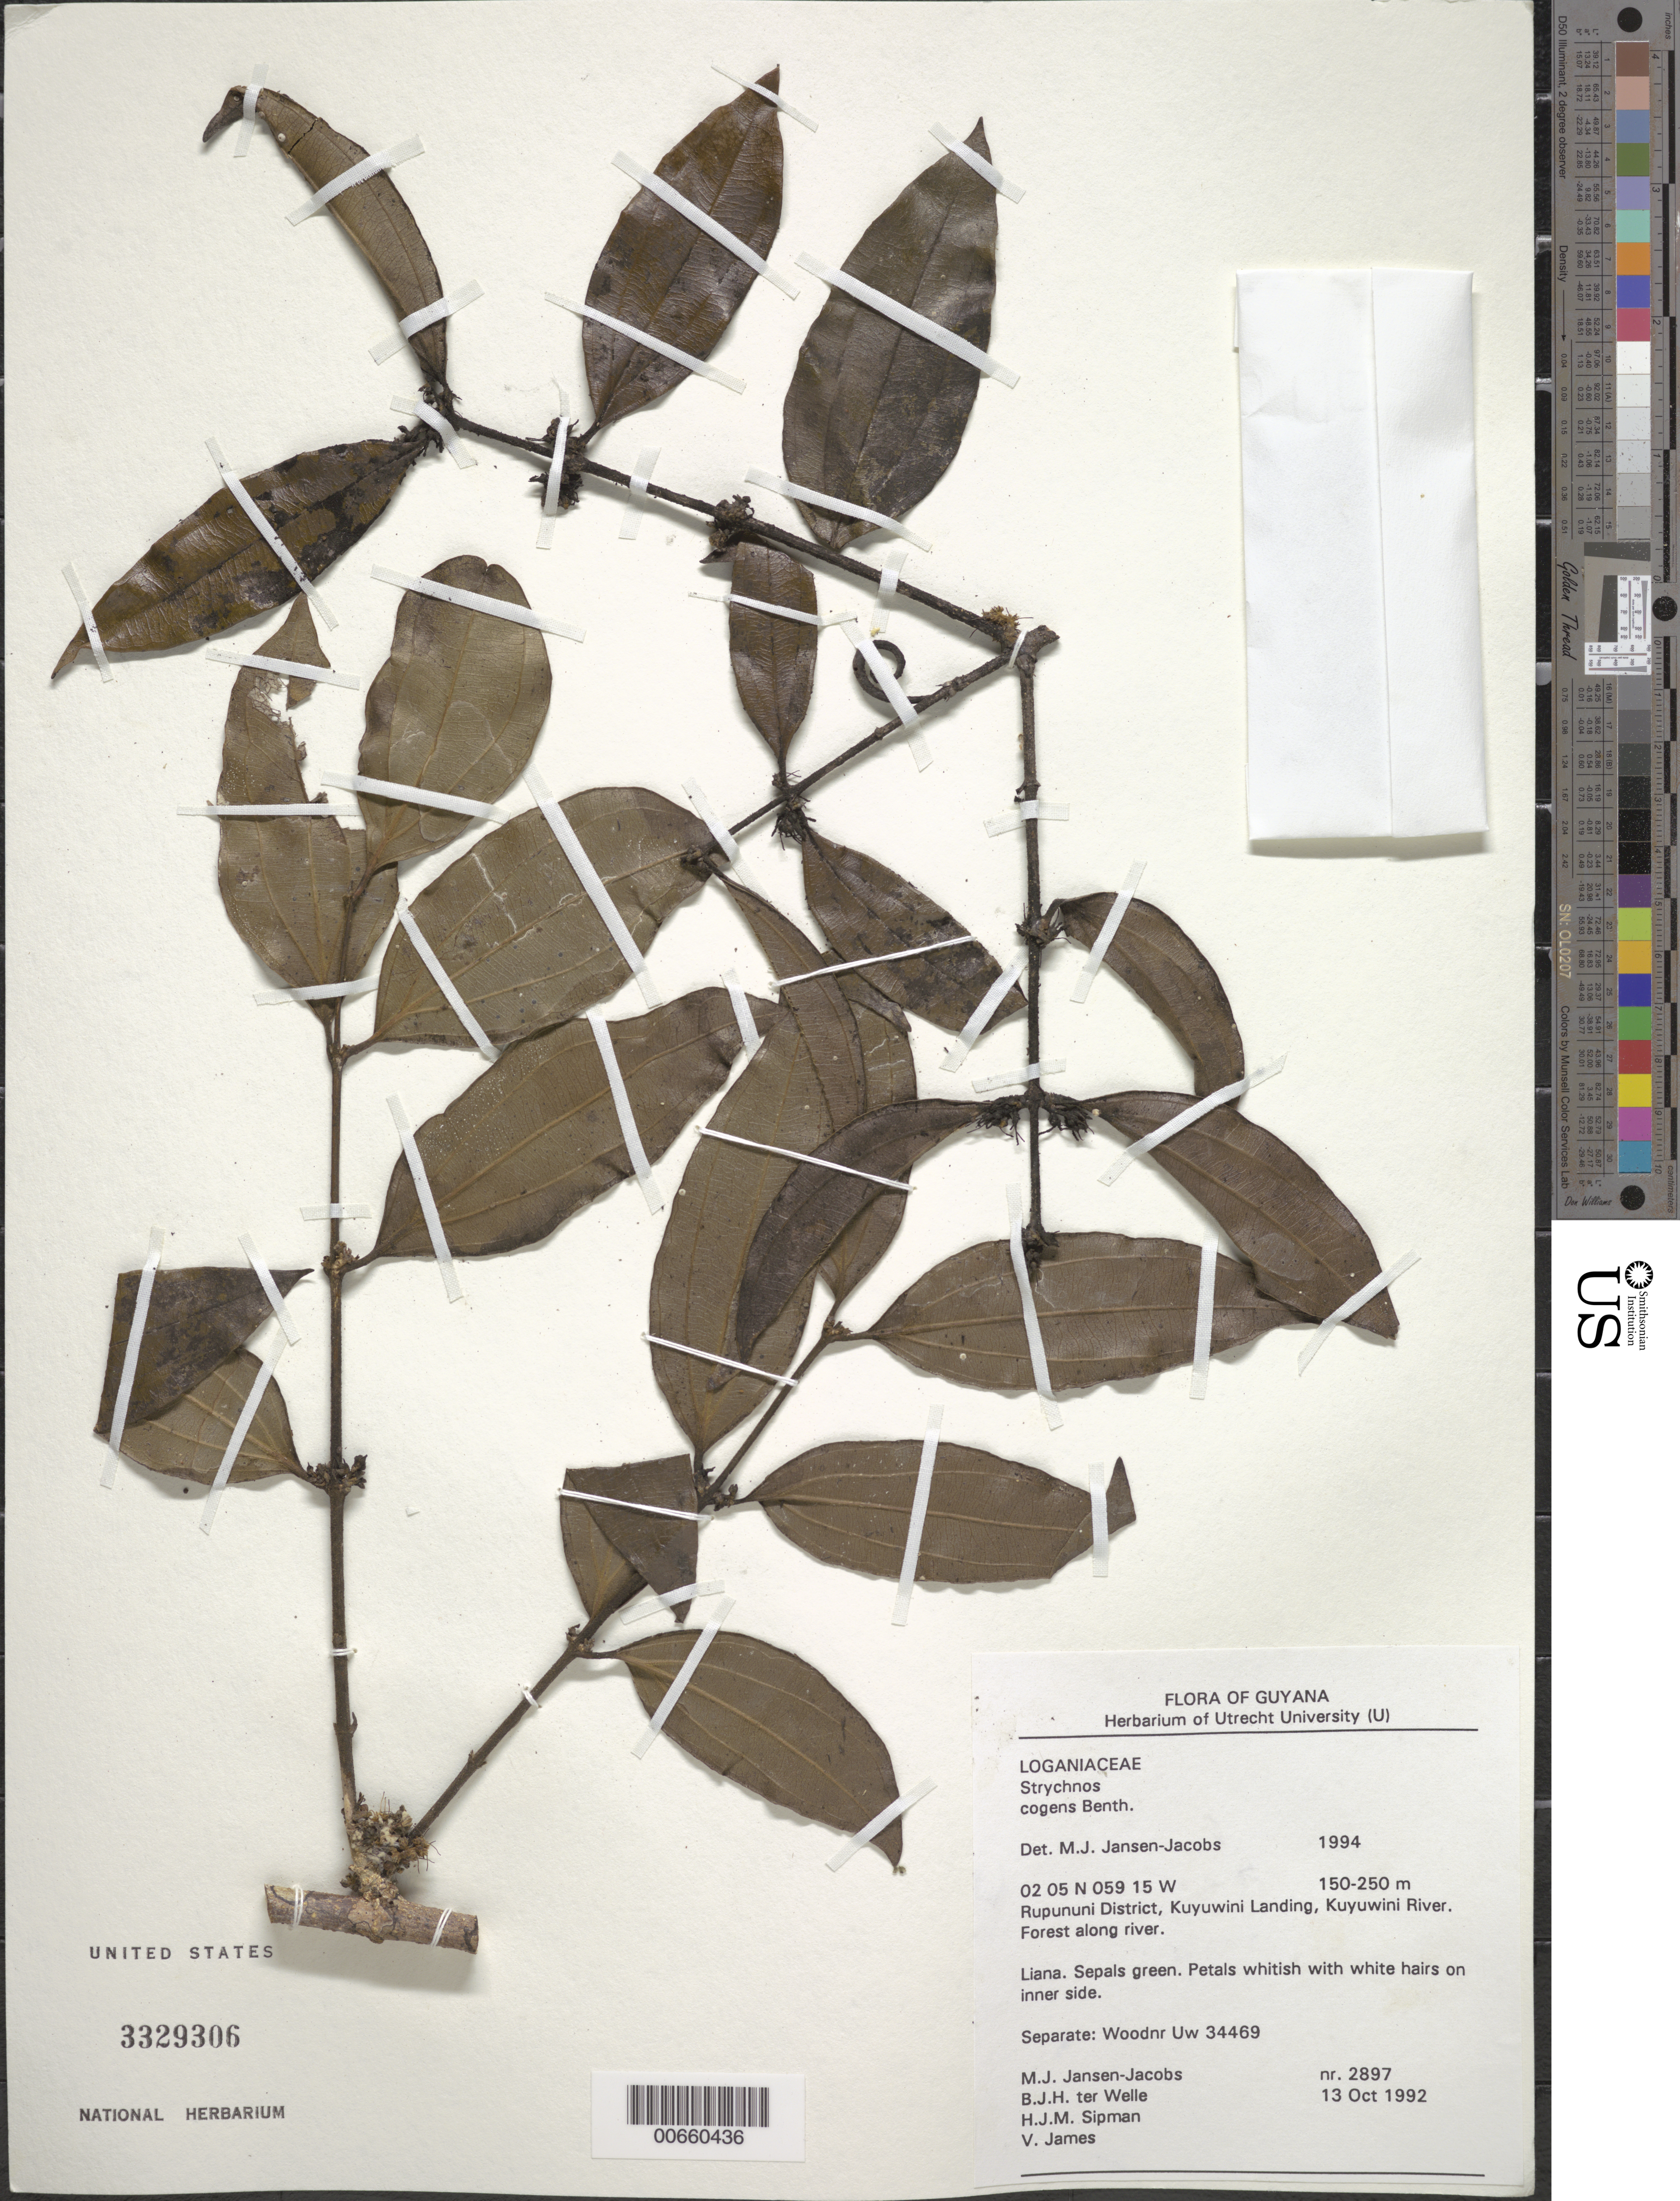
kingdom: Plantae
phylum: Tracheophyta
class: Magnoliopsida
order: Gentianales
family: Loganiaceae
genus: Strychnos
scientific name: Strychnos cogens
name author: Benth.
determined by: Jansen-Jacobs, M. J., (U), Nationaal Herbarium Nederland, Utrecht University branch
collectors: M. J. Jansen-Jacobs, B. Welle, H. J. M. Sipman & V. James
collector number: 2897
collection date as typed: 13-Oct-92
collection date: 1992-10-13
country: Guyana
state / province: U. Takutu-U. Essequibo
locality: Kuyuwini Landing, Kuyuwini River, Rupununi District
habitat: Forest along river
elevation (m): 150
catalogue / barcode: US 3329306